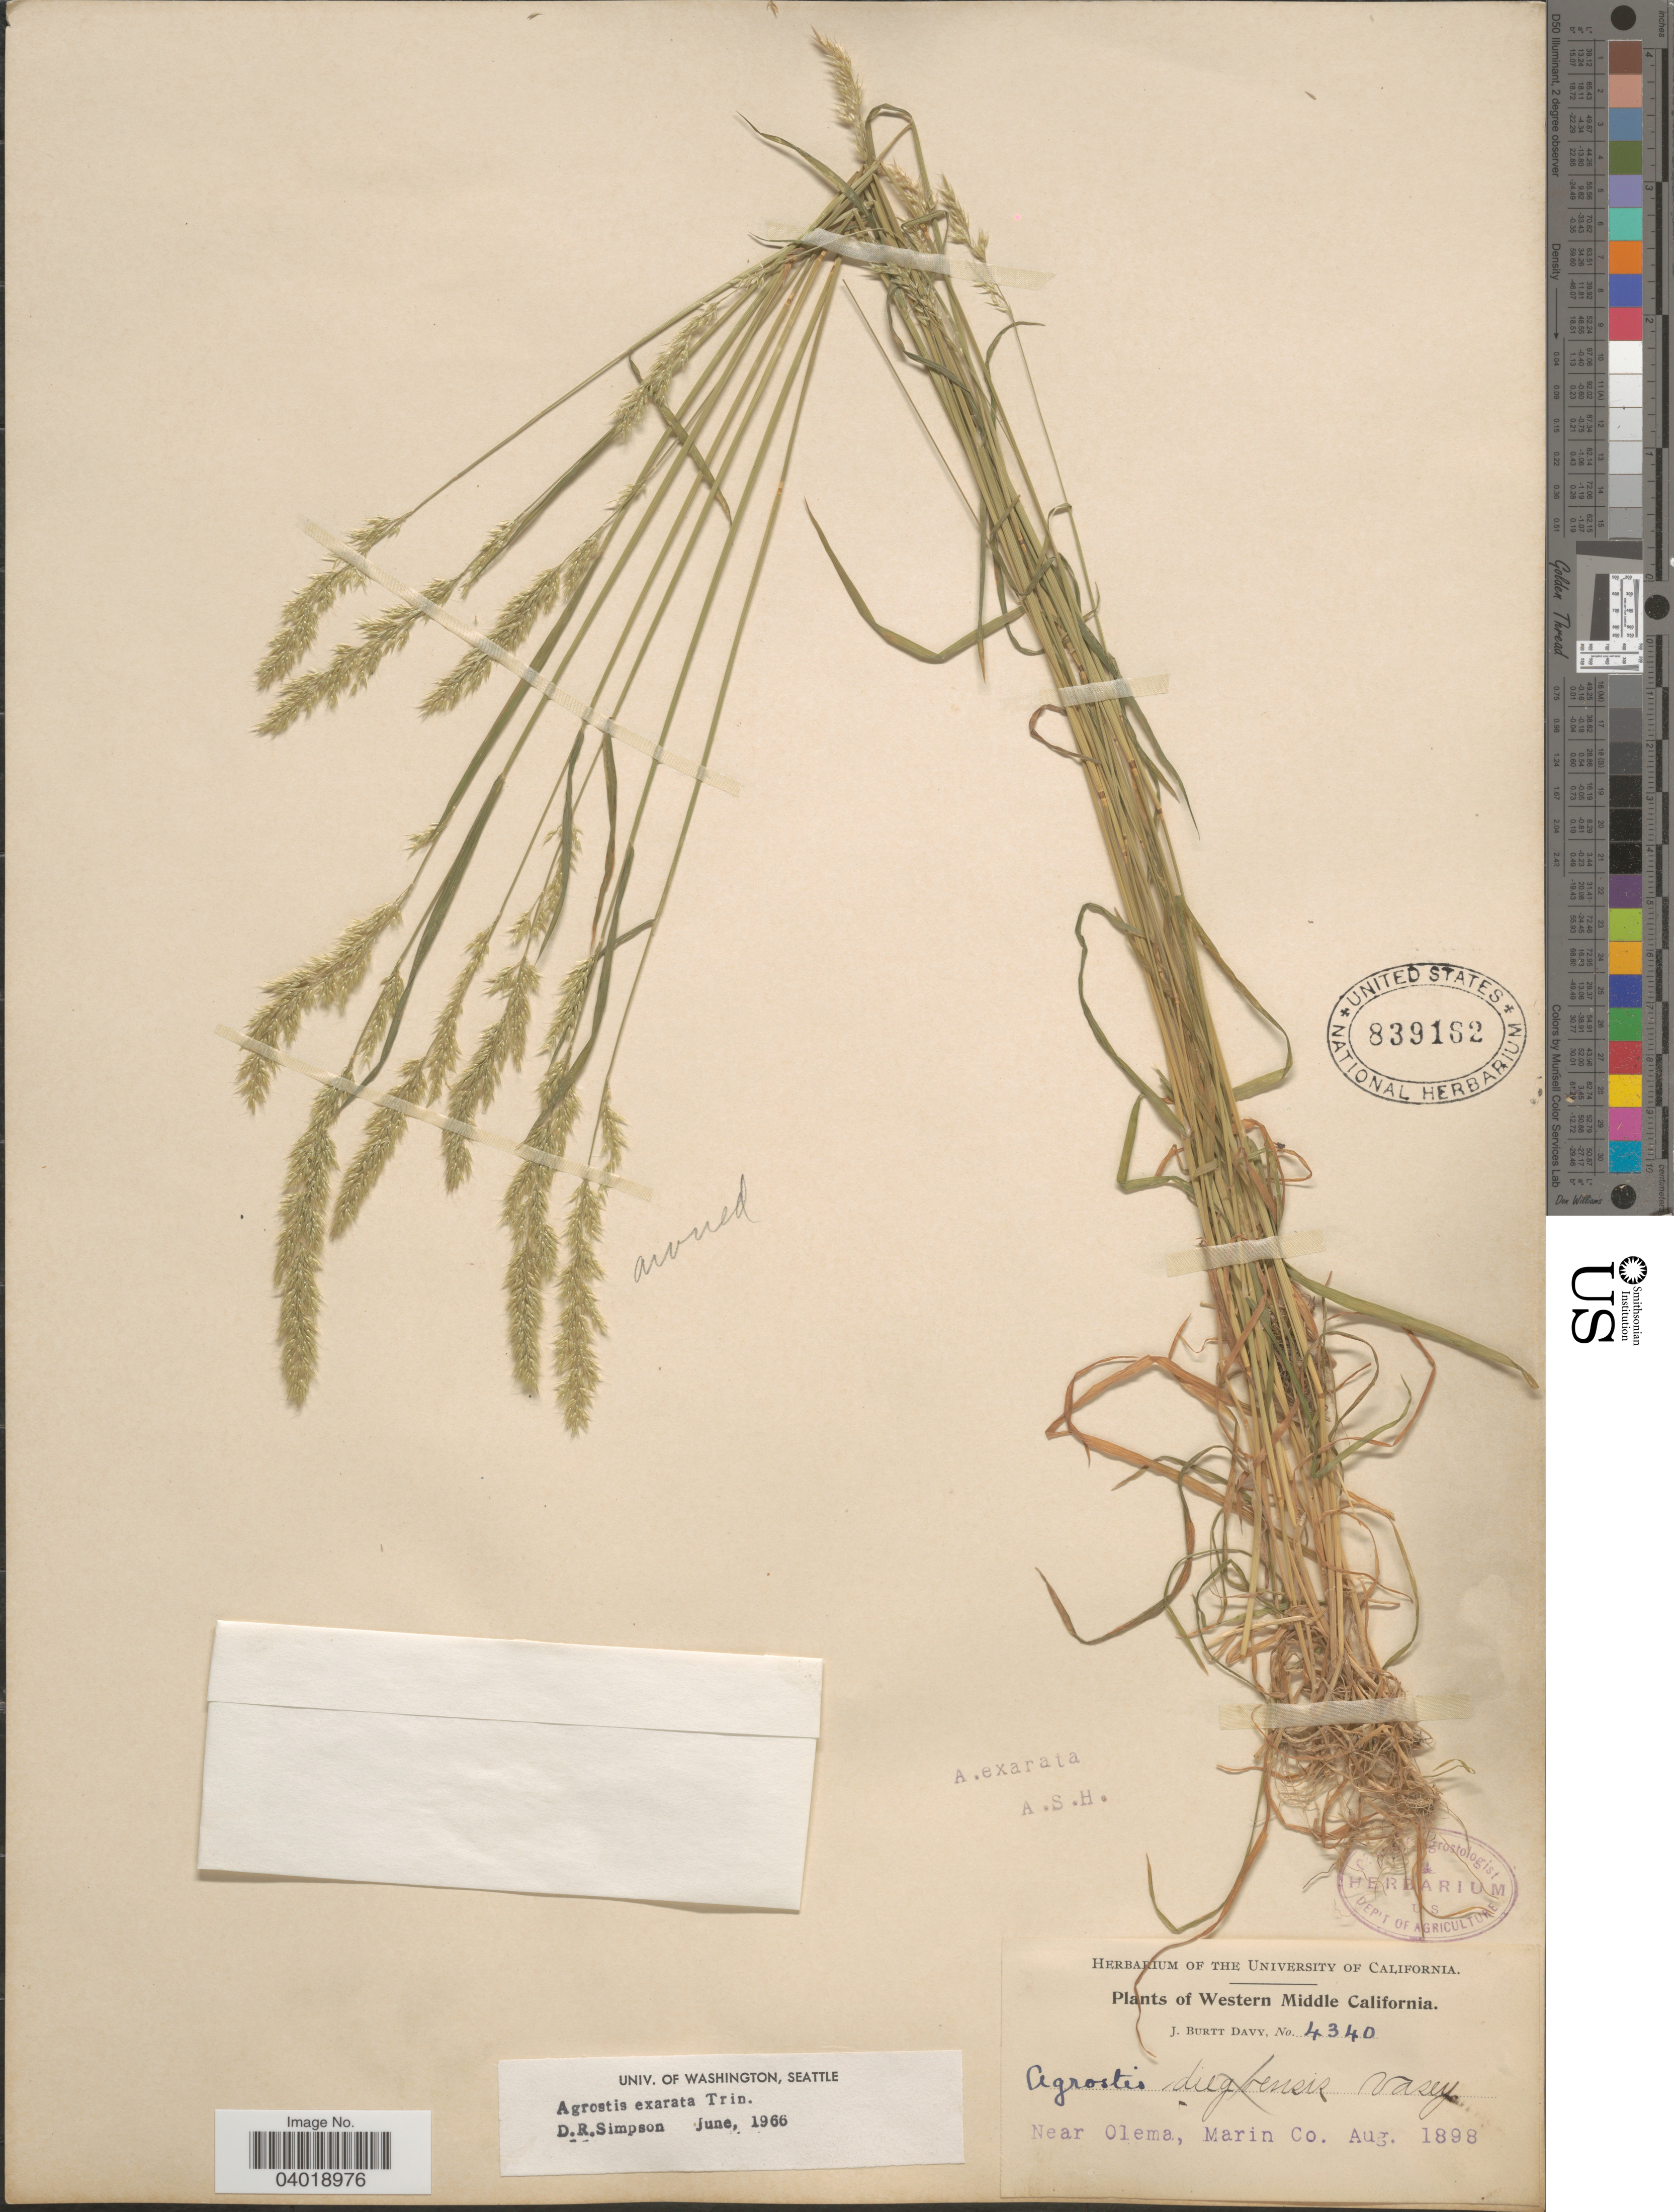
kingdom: Plantae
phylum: Tracheophyta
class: Liliopsida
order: Poales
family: Poaceae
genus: Agrostis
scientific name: Agrostis exarata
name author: Trin.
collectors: J. Burtt Davy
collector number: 4340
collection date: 1898-08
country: United States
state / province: California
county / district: Marin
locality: Western Middle California. Near Olema, Marin Co.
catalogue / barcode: US 839162